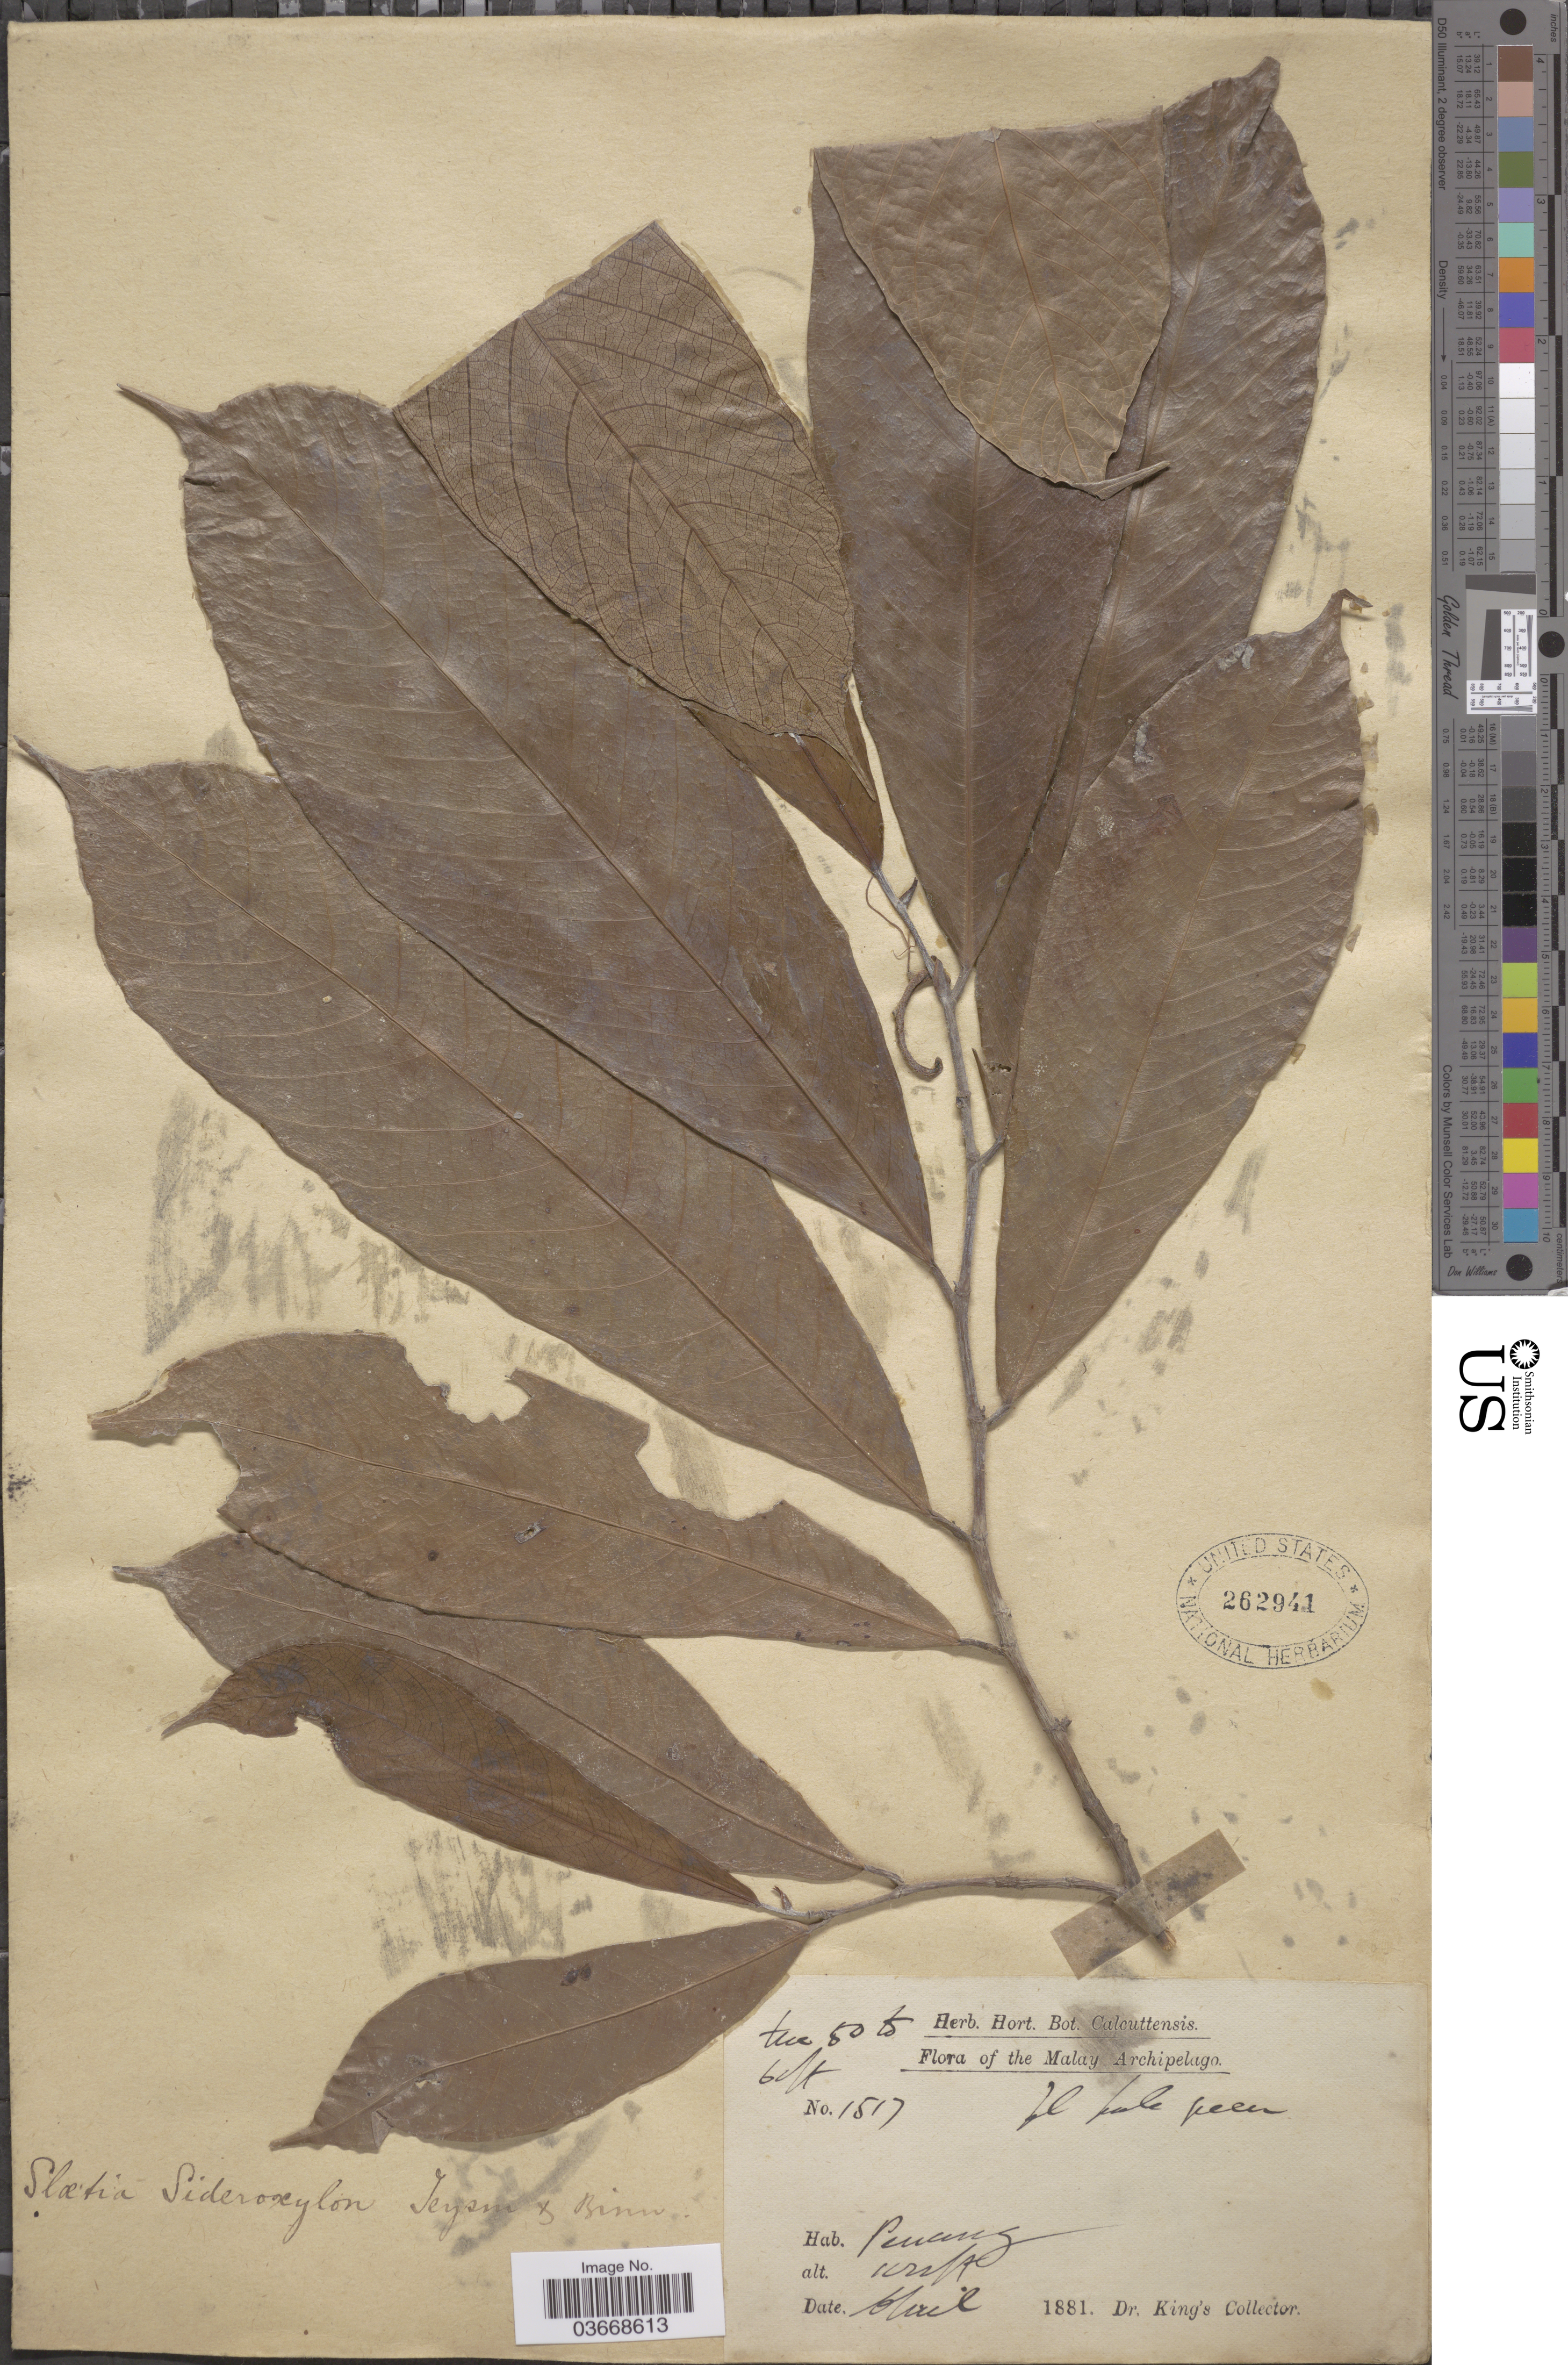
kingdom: Plantae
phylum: Tracheophyta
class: Magnoliopsida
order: Rosales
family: Moraceae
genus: Sloetia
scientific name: Sloetia sideroxylon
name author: Teijsm. & Binn. ex Kurz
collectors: Dr. King's collector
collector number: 1517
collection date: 1881-04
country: Malaysia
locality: Malay Archipelago. Penang.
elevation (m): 305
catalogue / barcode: US 262941